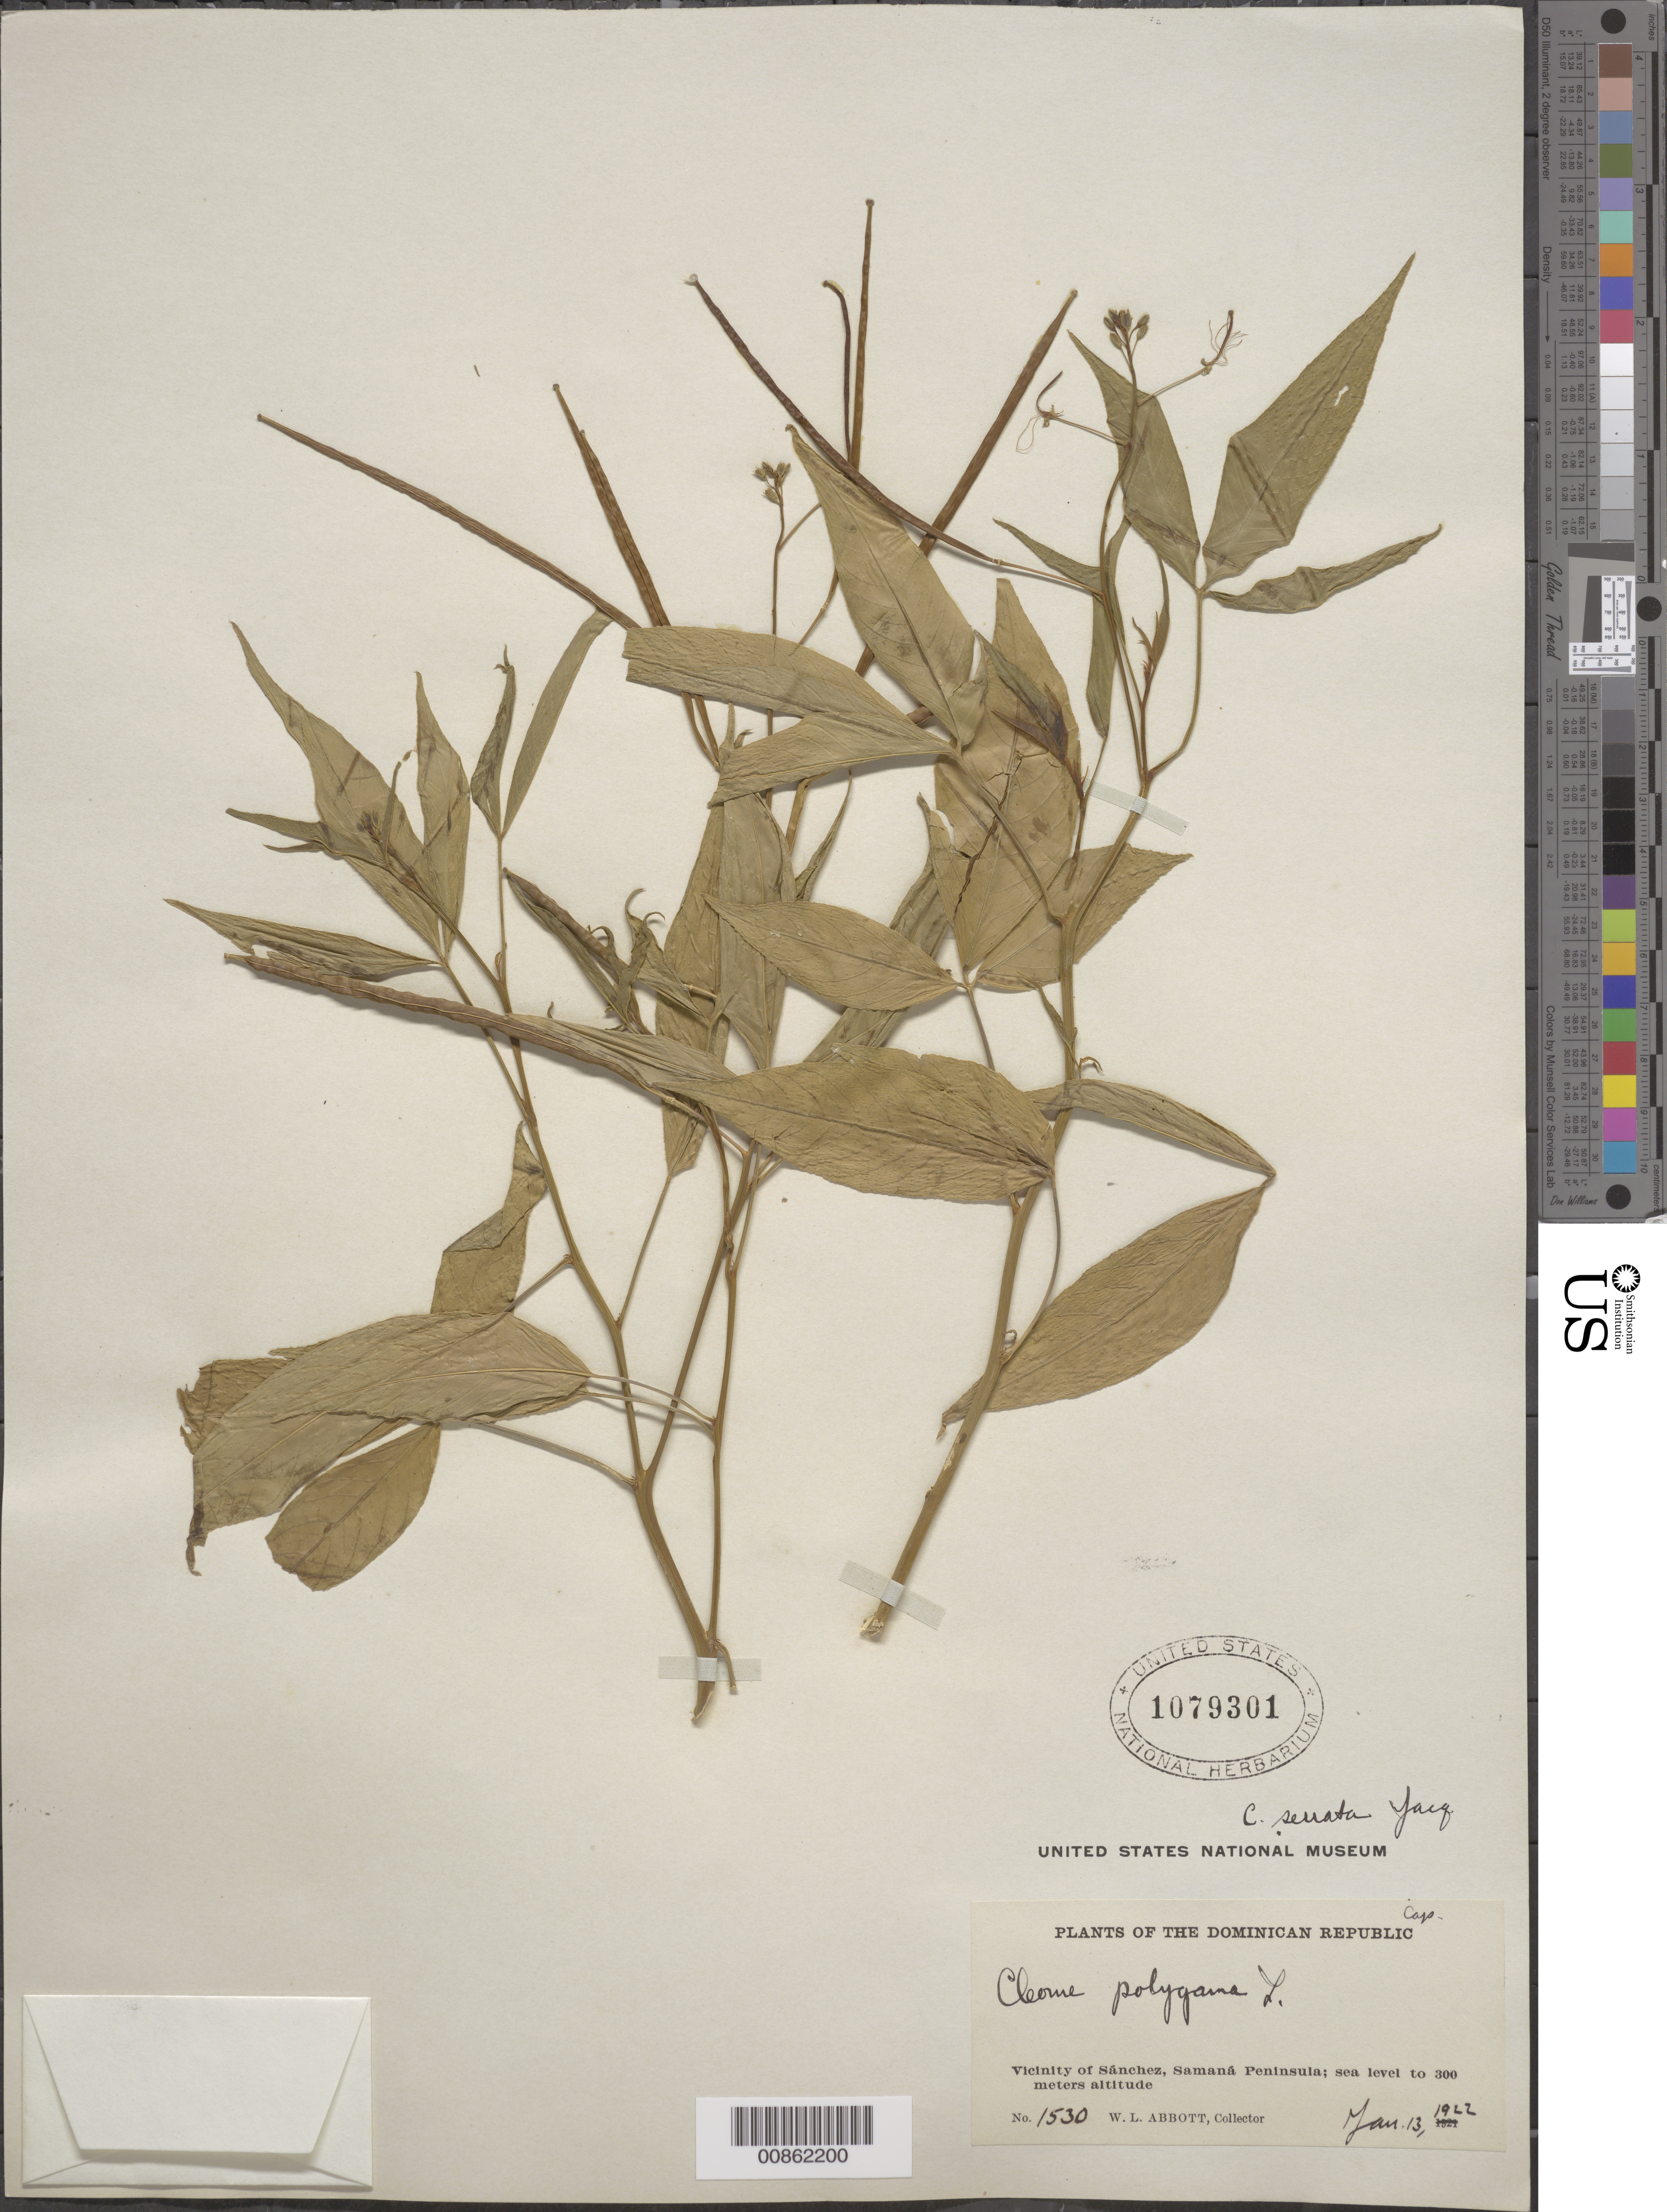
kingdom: Plantae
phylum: Tracheophyta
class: Magnoliopsida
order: Brassicales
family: Cleomaceae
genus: Cleoserrata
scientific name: Cleoserrata serrata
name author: (Jacq.) Iltis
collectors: W. L. Abbott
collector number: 1530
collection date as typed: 13 Jan 1922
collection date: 1922-01-13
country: Dominican Republic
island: Hispaniola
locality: Vicinity of Sánchez, Samaná Peninsula.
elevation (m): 0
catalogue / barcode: US 1079301